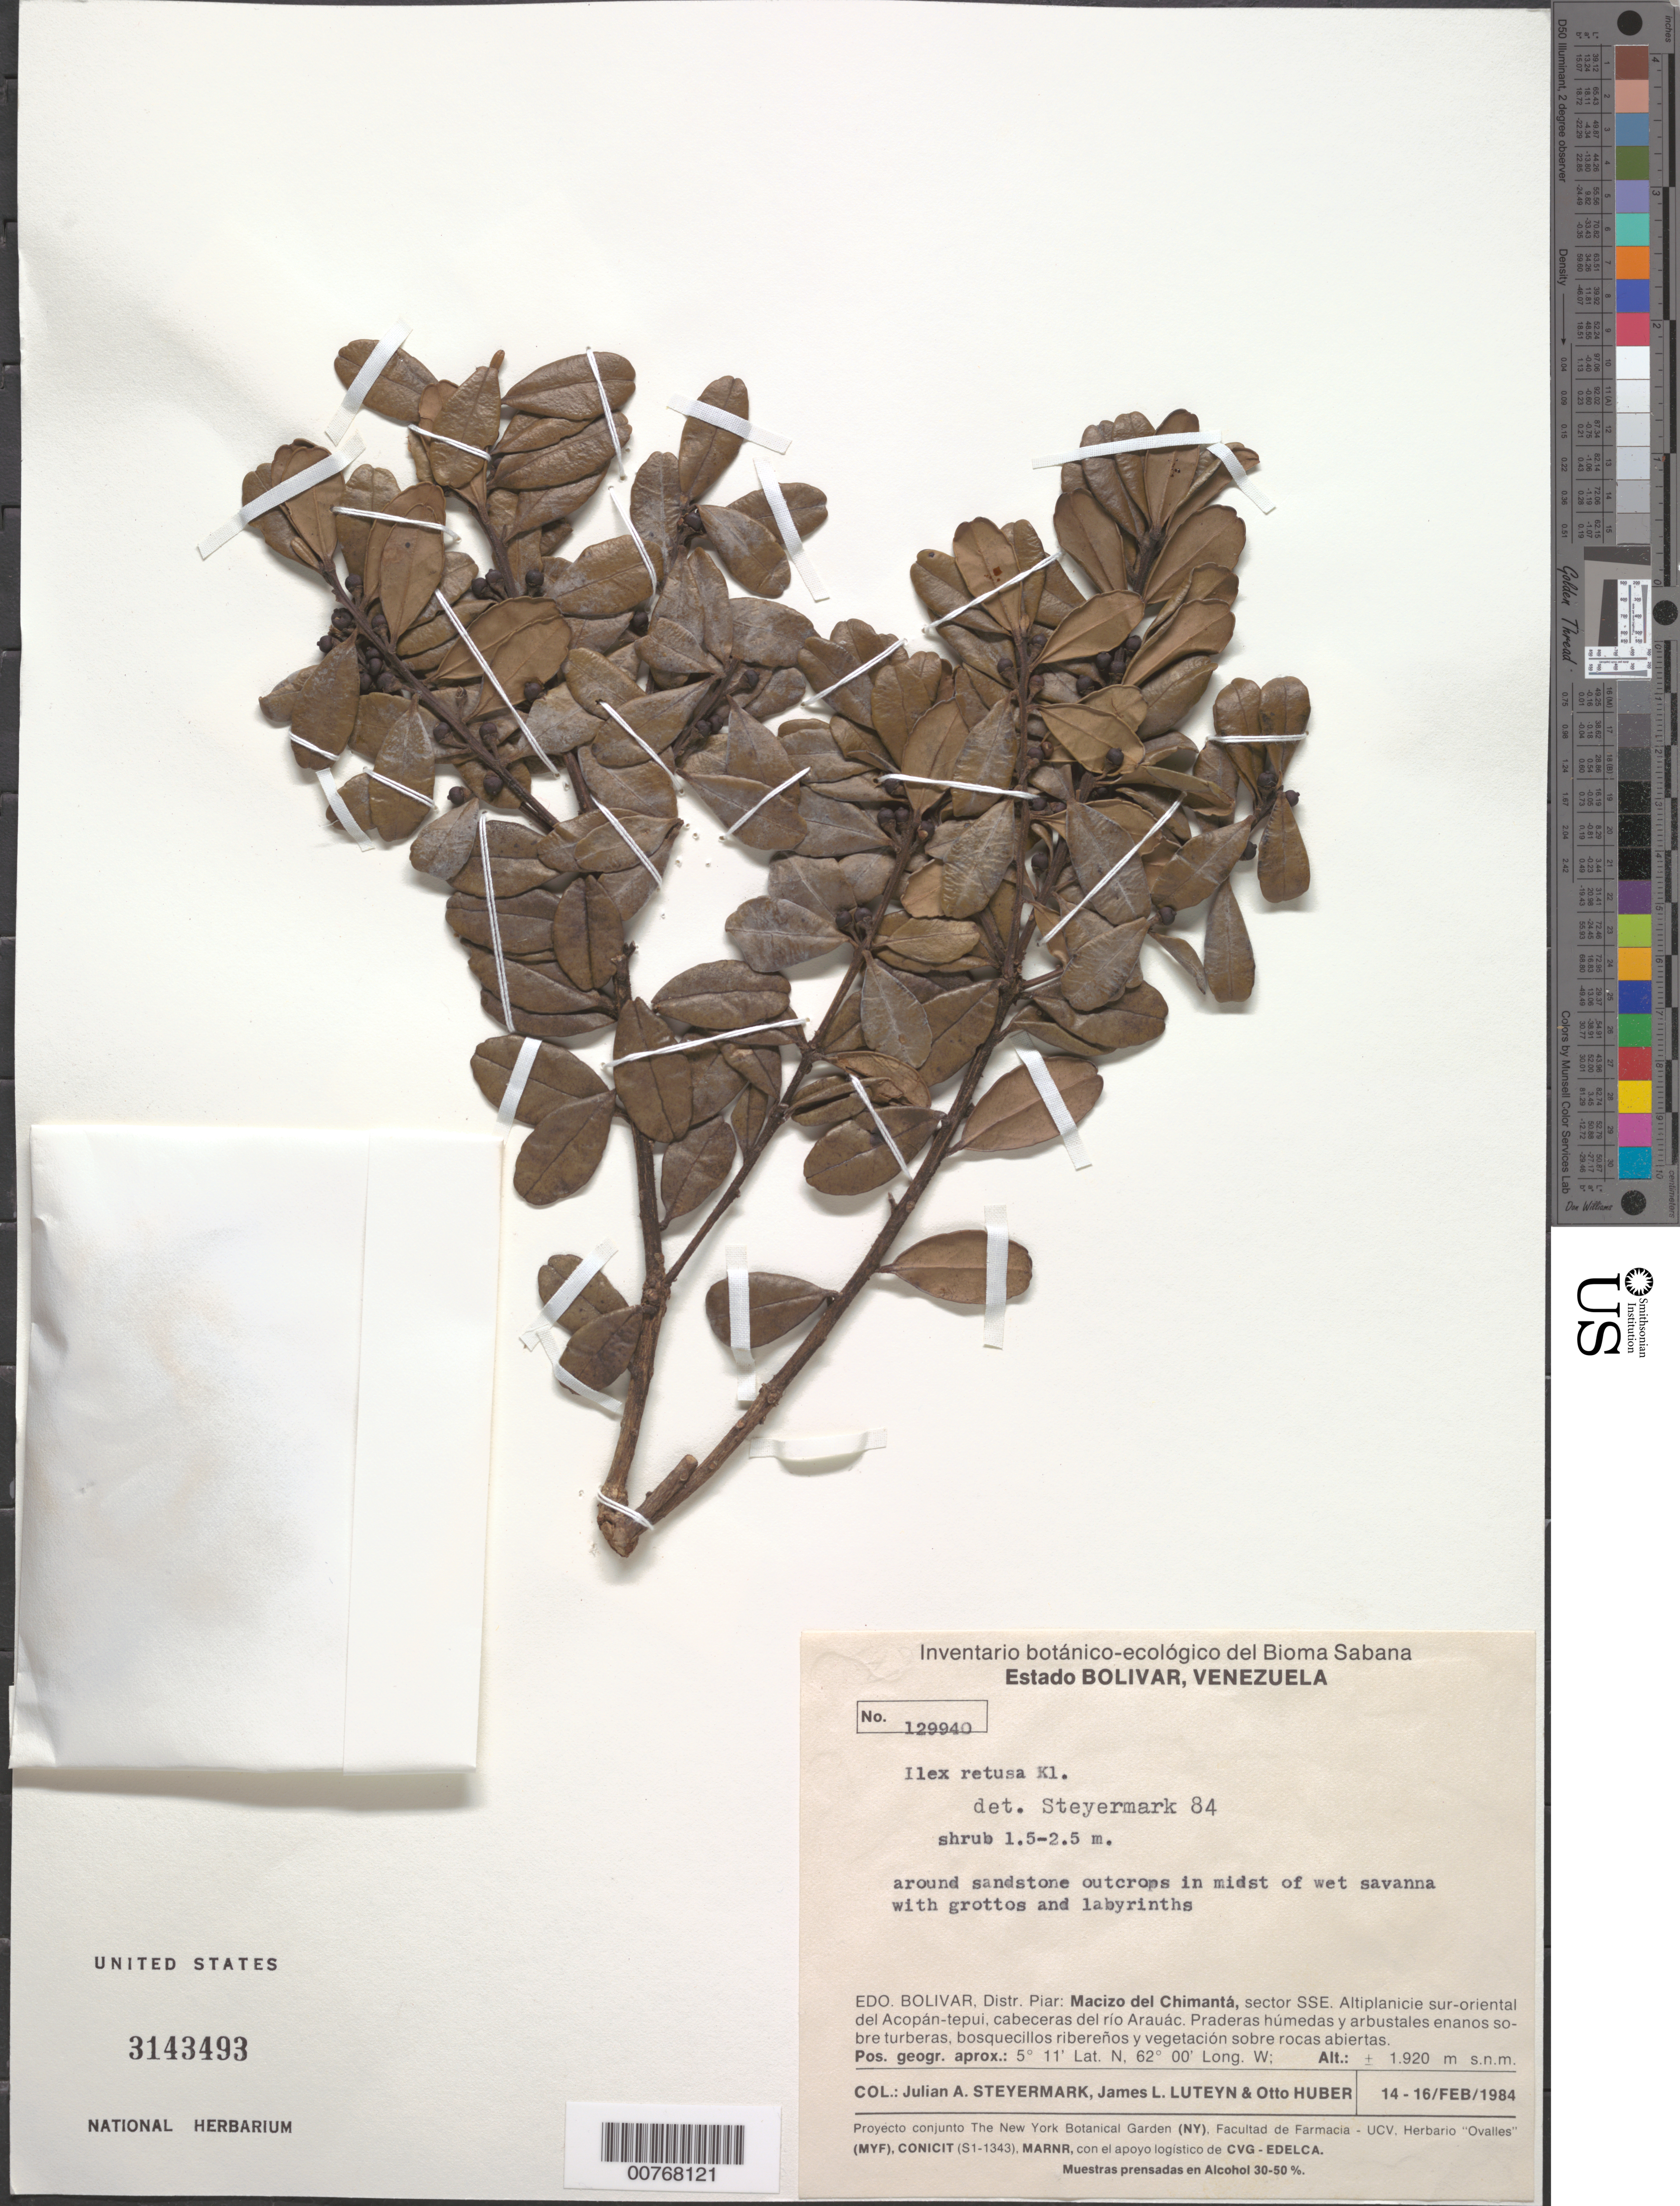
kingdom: Plantae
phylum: Tracheophyta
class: Magnoliopsida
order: Aquifoliales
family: Aquifoliaceae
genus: Ilex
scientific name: Ilex retusa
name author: Klotzsch ex Reissek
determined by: Steyermark, Julian A., (VEN)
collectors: J. Steyermark, J. L. Luteyn & O. Huber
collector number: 129940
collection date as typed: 14-Feb-84 to 16-Feb-84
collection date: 1984-02-14/1984-02-16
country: Venezuela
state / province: Bolívar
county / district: Piar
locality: Macizo del Chimantá, sector SSE. Altiplanicie sur-oriental del Acopán-tepuí, cabeceras del río Arauác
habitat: Sandstone outcrops in midst of wet savanna with grottos and labyrinths; praderas húmedas y argbustales enanos sobre turberas, bosquecillos…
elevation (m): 1920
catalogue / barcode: US 3143493